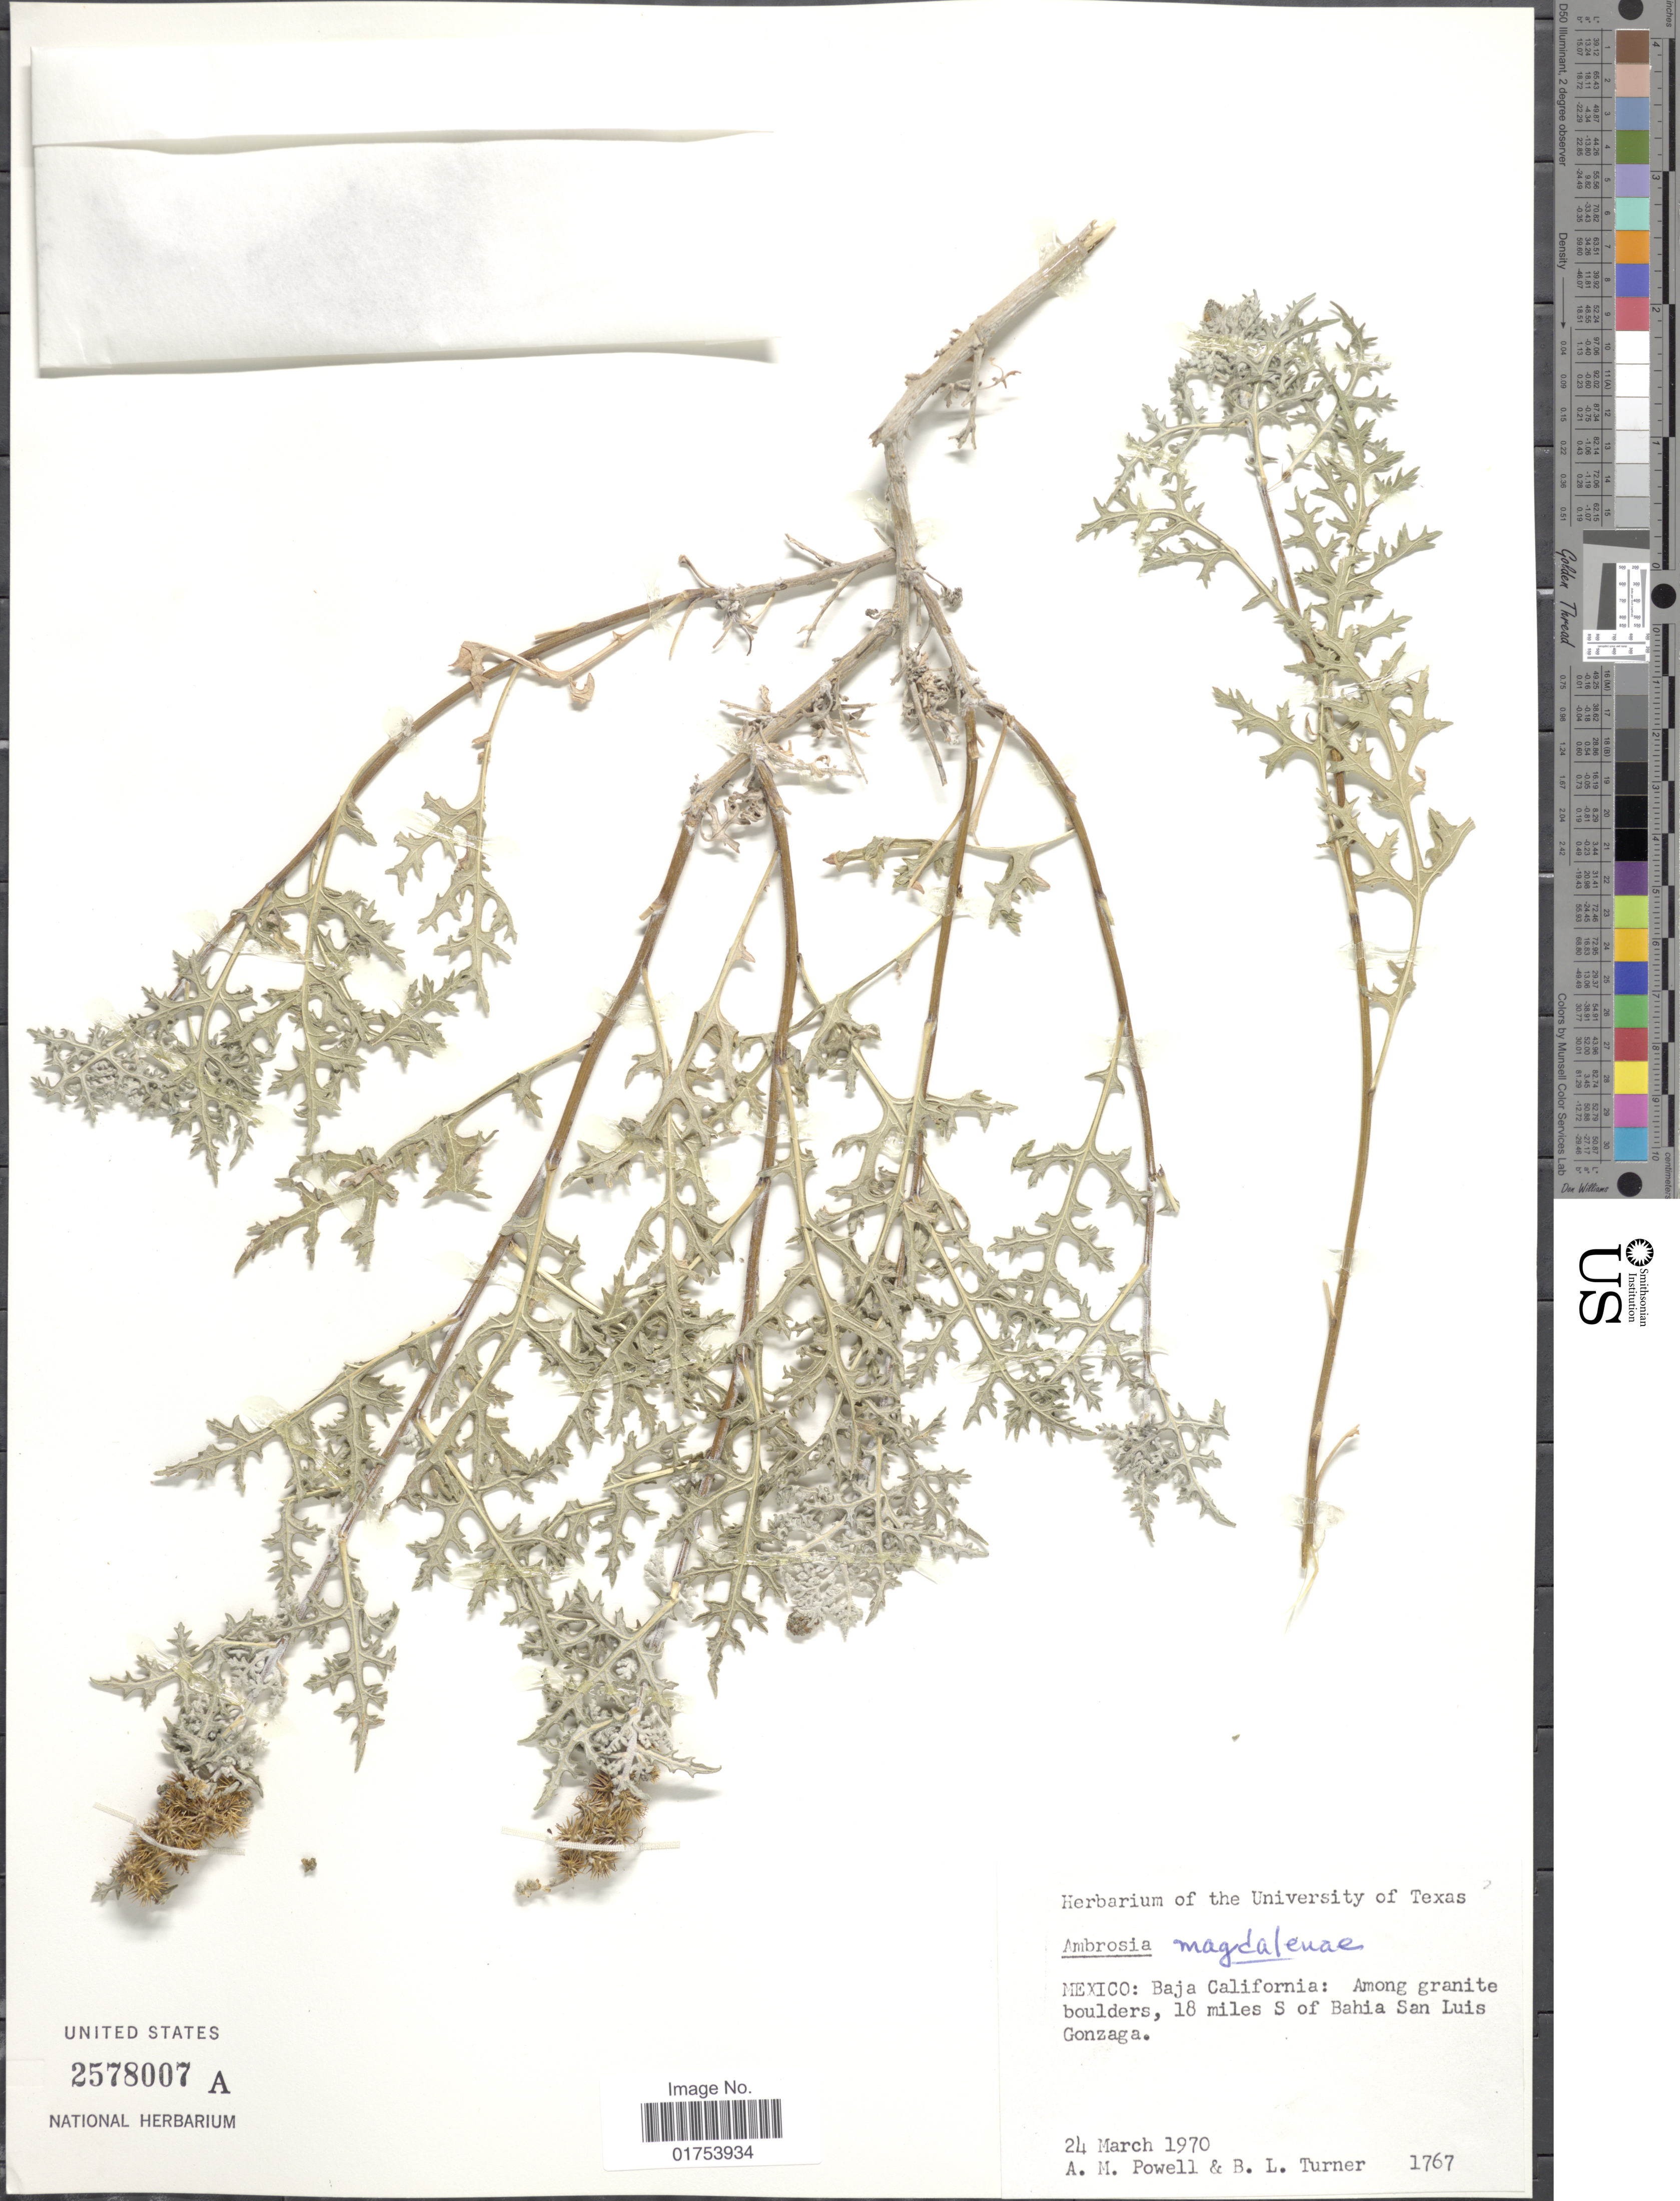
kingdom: Plantae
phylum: Tracheophyta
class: Magnoliopsida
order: Asterales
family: Asteraceae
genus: Ambrosia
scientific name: Ambrosia magdalenae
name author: Brandegee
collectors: A. M. Powell & B. L. Turner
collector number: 1767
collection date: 1970-03-24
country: Mexico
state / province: Baja California Norte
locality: Among granite boulders, 18 miles S of Bahia San Luis Conzaga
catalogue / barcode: US 2578007A